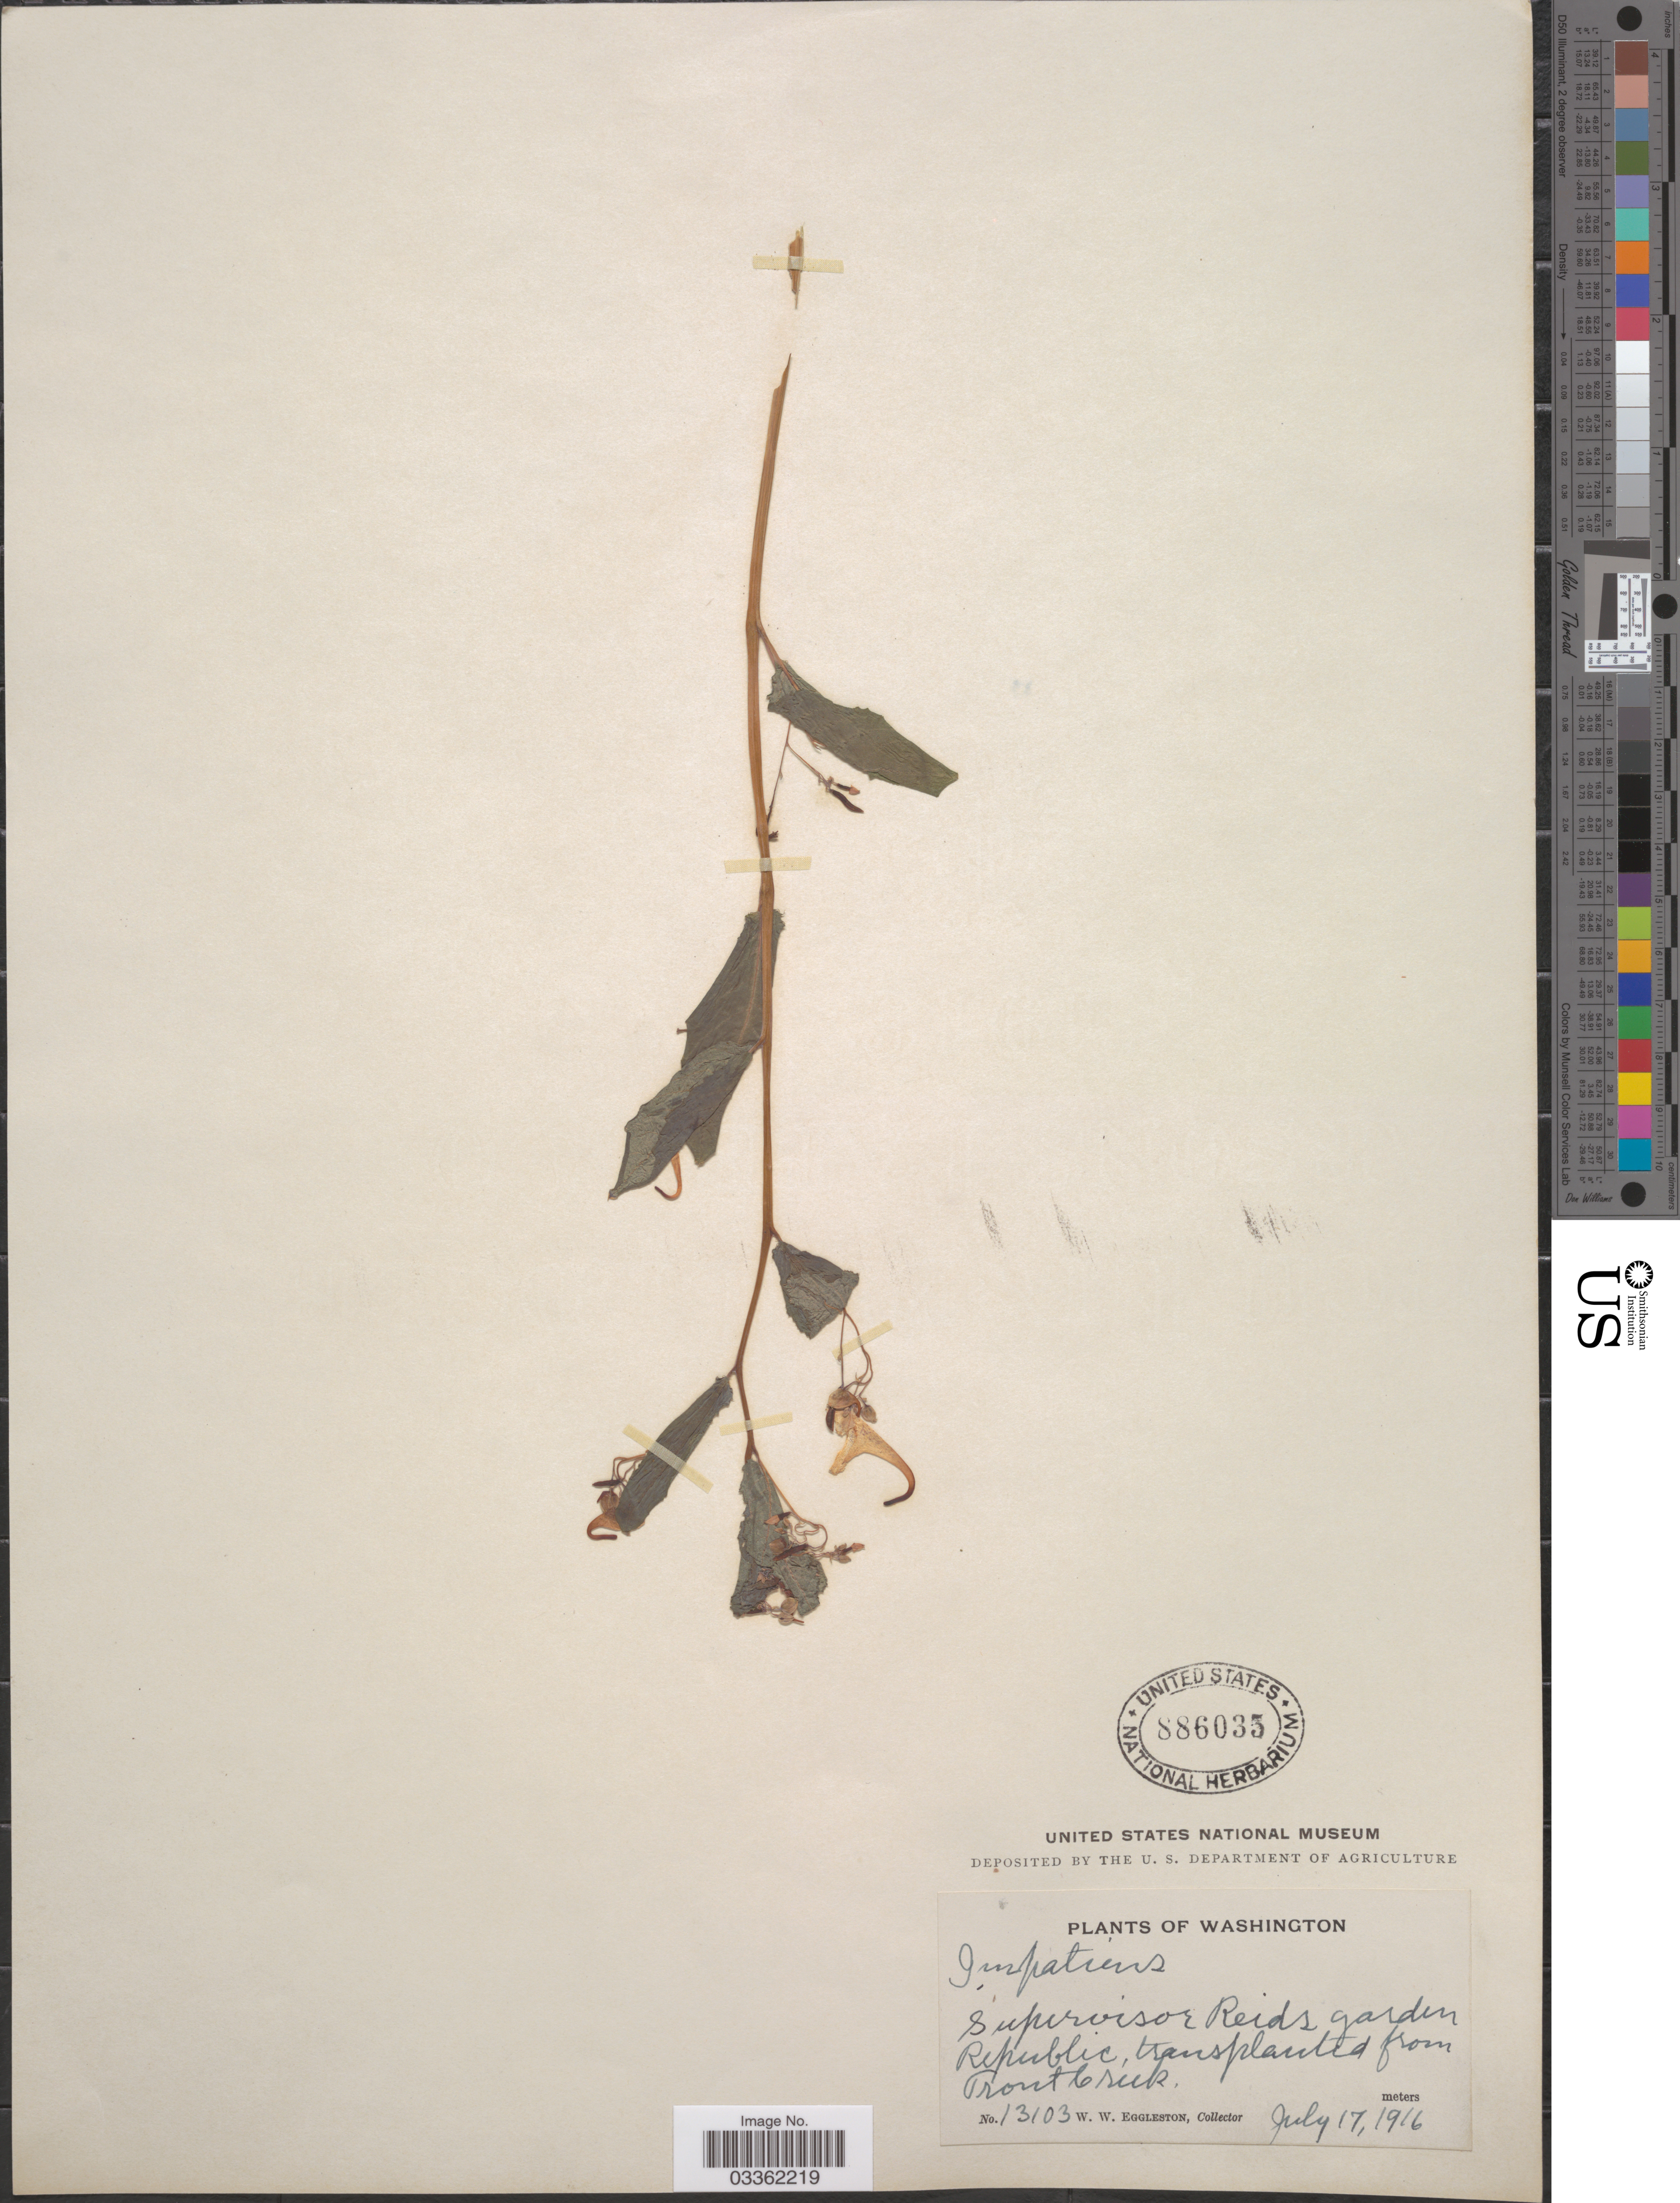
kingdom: Plantae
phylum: Tracheophyta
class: Magnoliopsida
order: Ericales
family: Balsaminaceae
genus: Impatiens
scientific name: Impatiens acaulis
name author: Arn.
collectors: W. W. Eggleston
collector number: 13103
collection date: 1916-07-17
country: United States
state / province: Washington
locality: Supervisor Reids garden Republic, transplanted from Trout Creek.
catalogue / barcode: US 886035